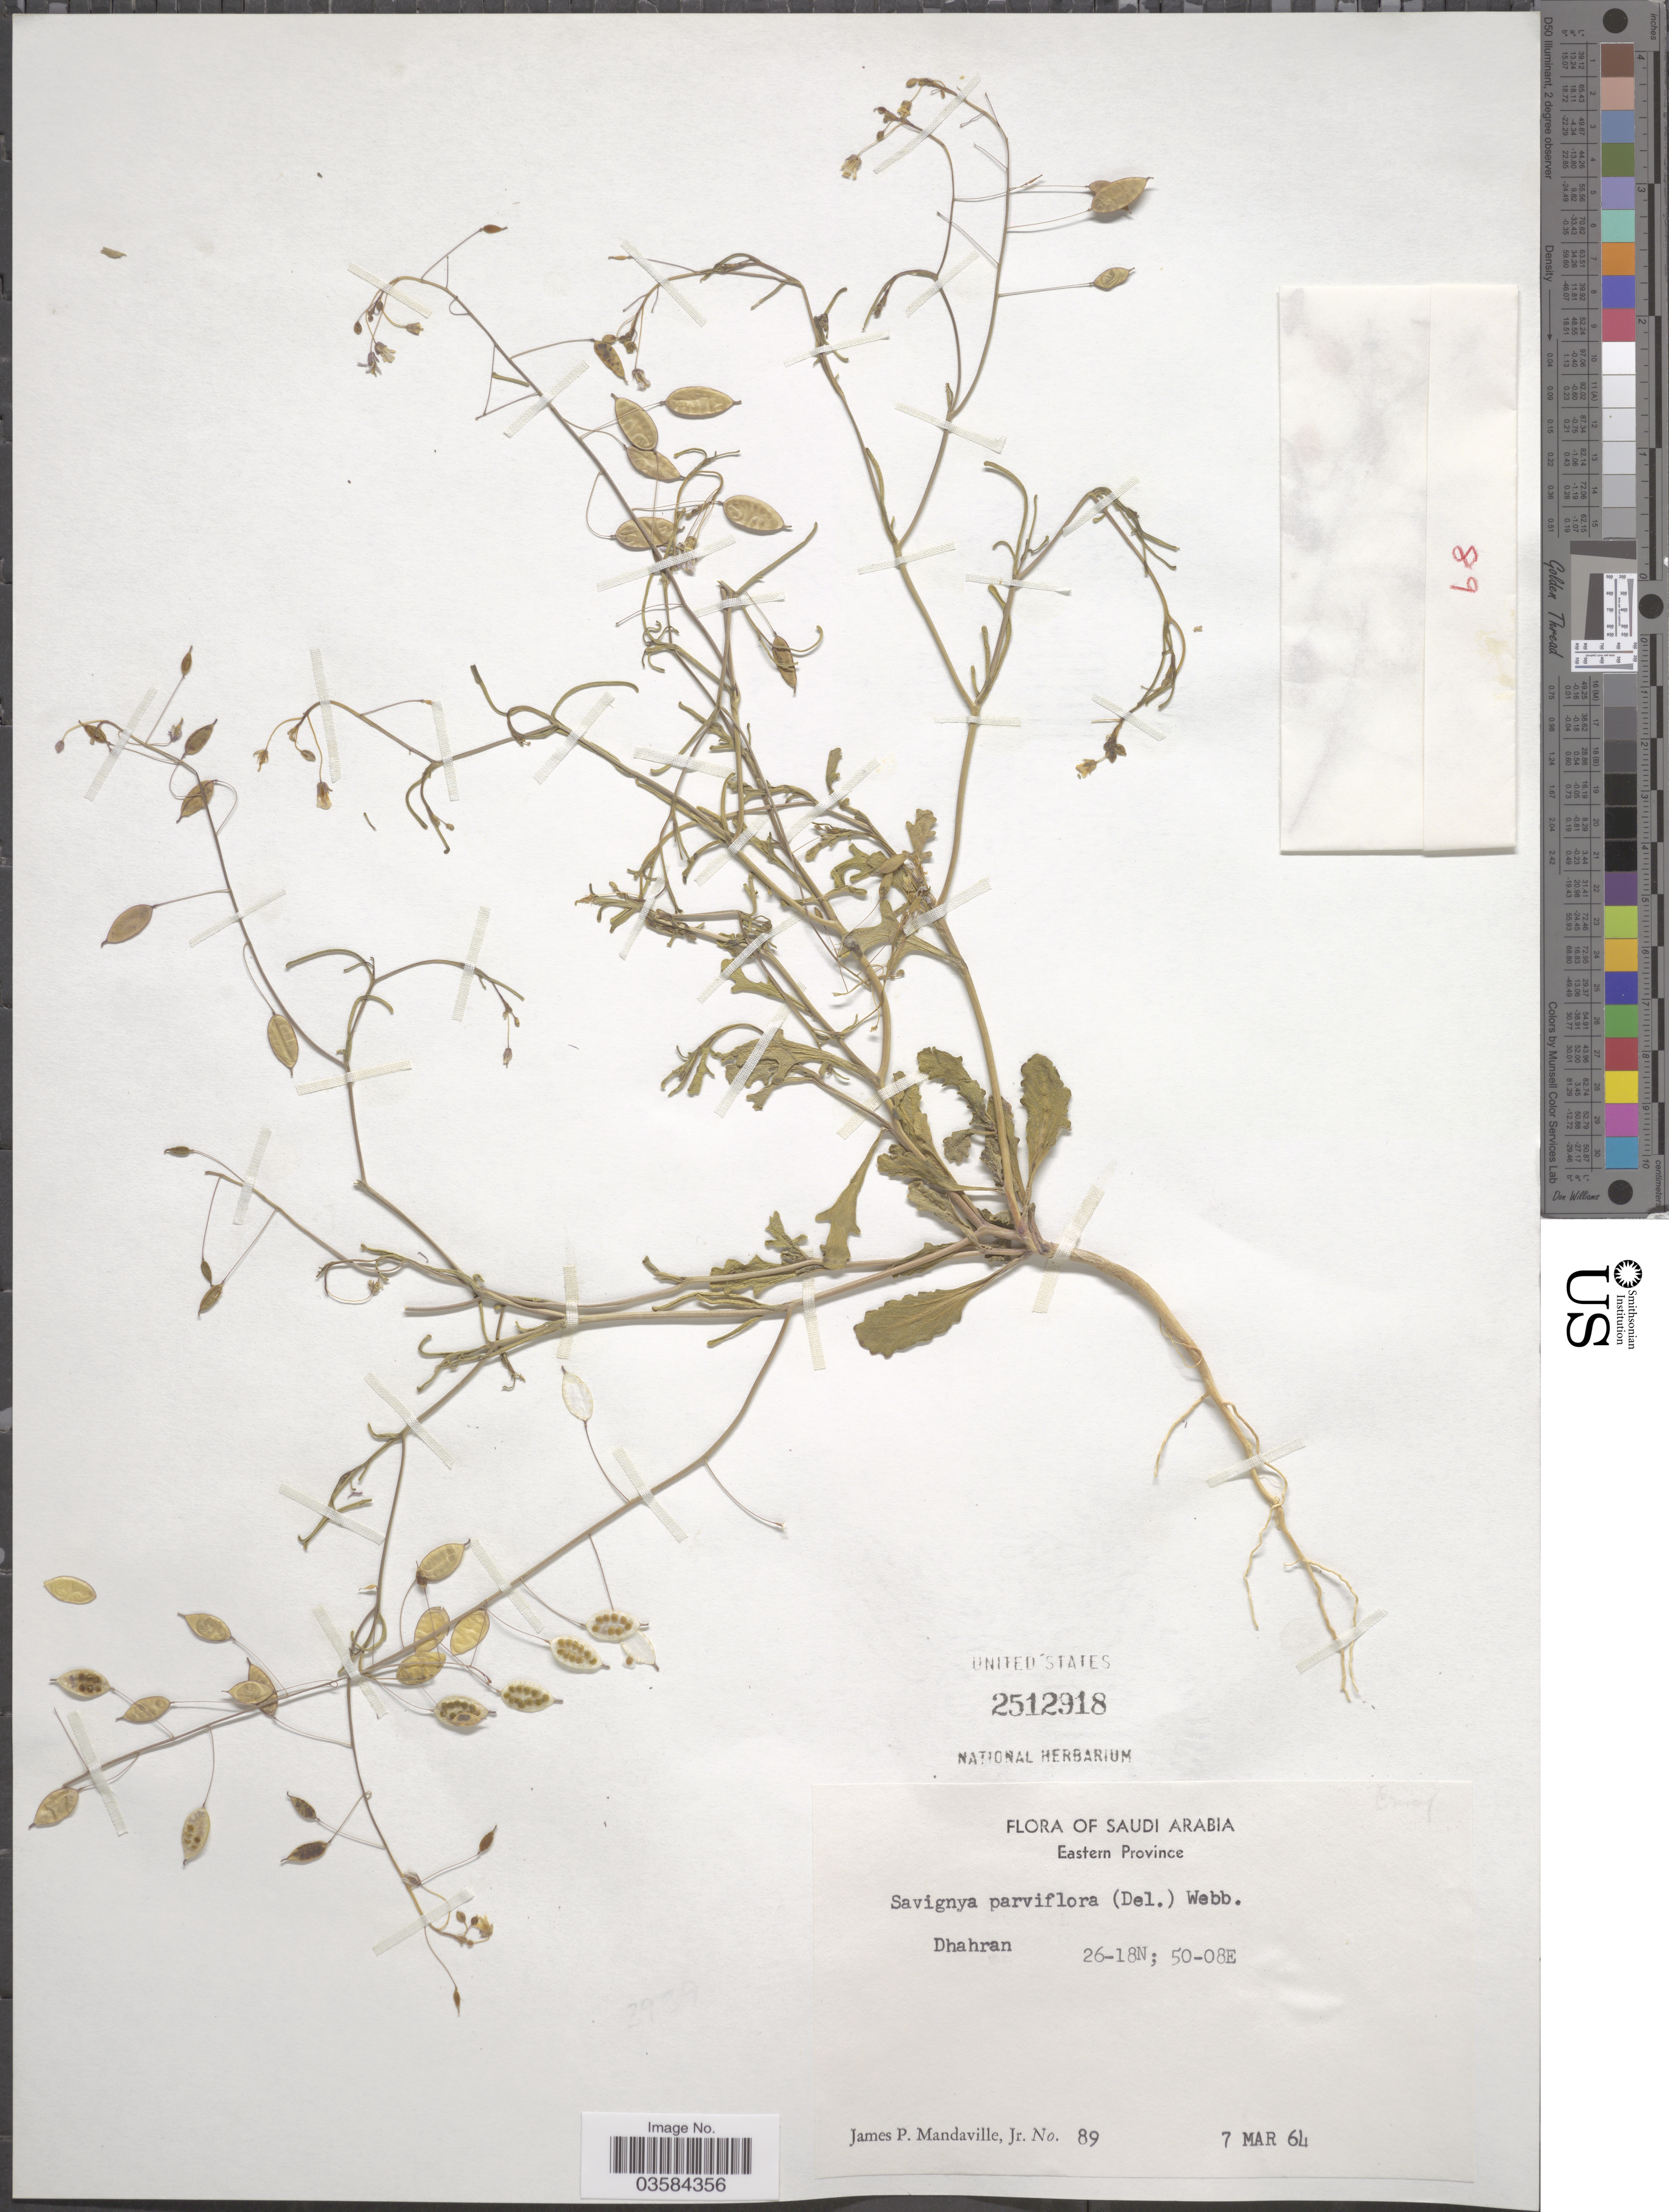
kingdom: Plantae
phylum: Tracheophyta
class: Magnoliopsida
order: Brassicales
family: Brassicaceae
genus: Savignya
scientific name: Savignya parviflora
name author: (Delile) Webb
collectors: J. Mandaville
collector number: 89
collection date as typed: Transcribed d/m/y: 7/3/64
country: Saudi Arabia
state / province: Ash Sharqiyah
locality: Eastern Province. Dhahran.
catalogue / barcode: US 2512918